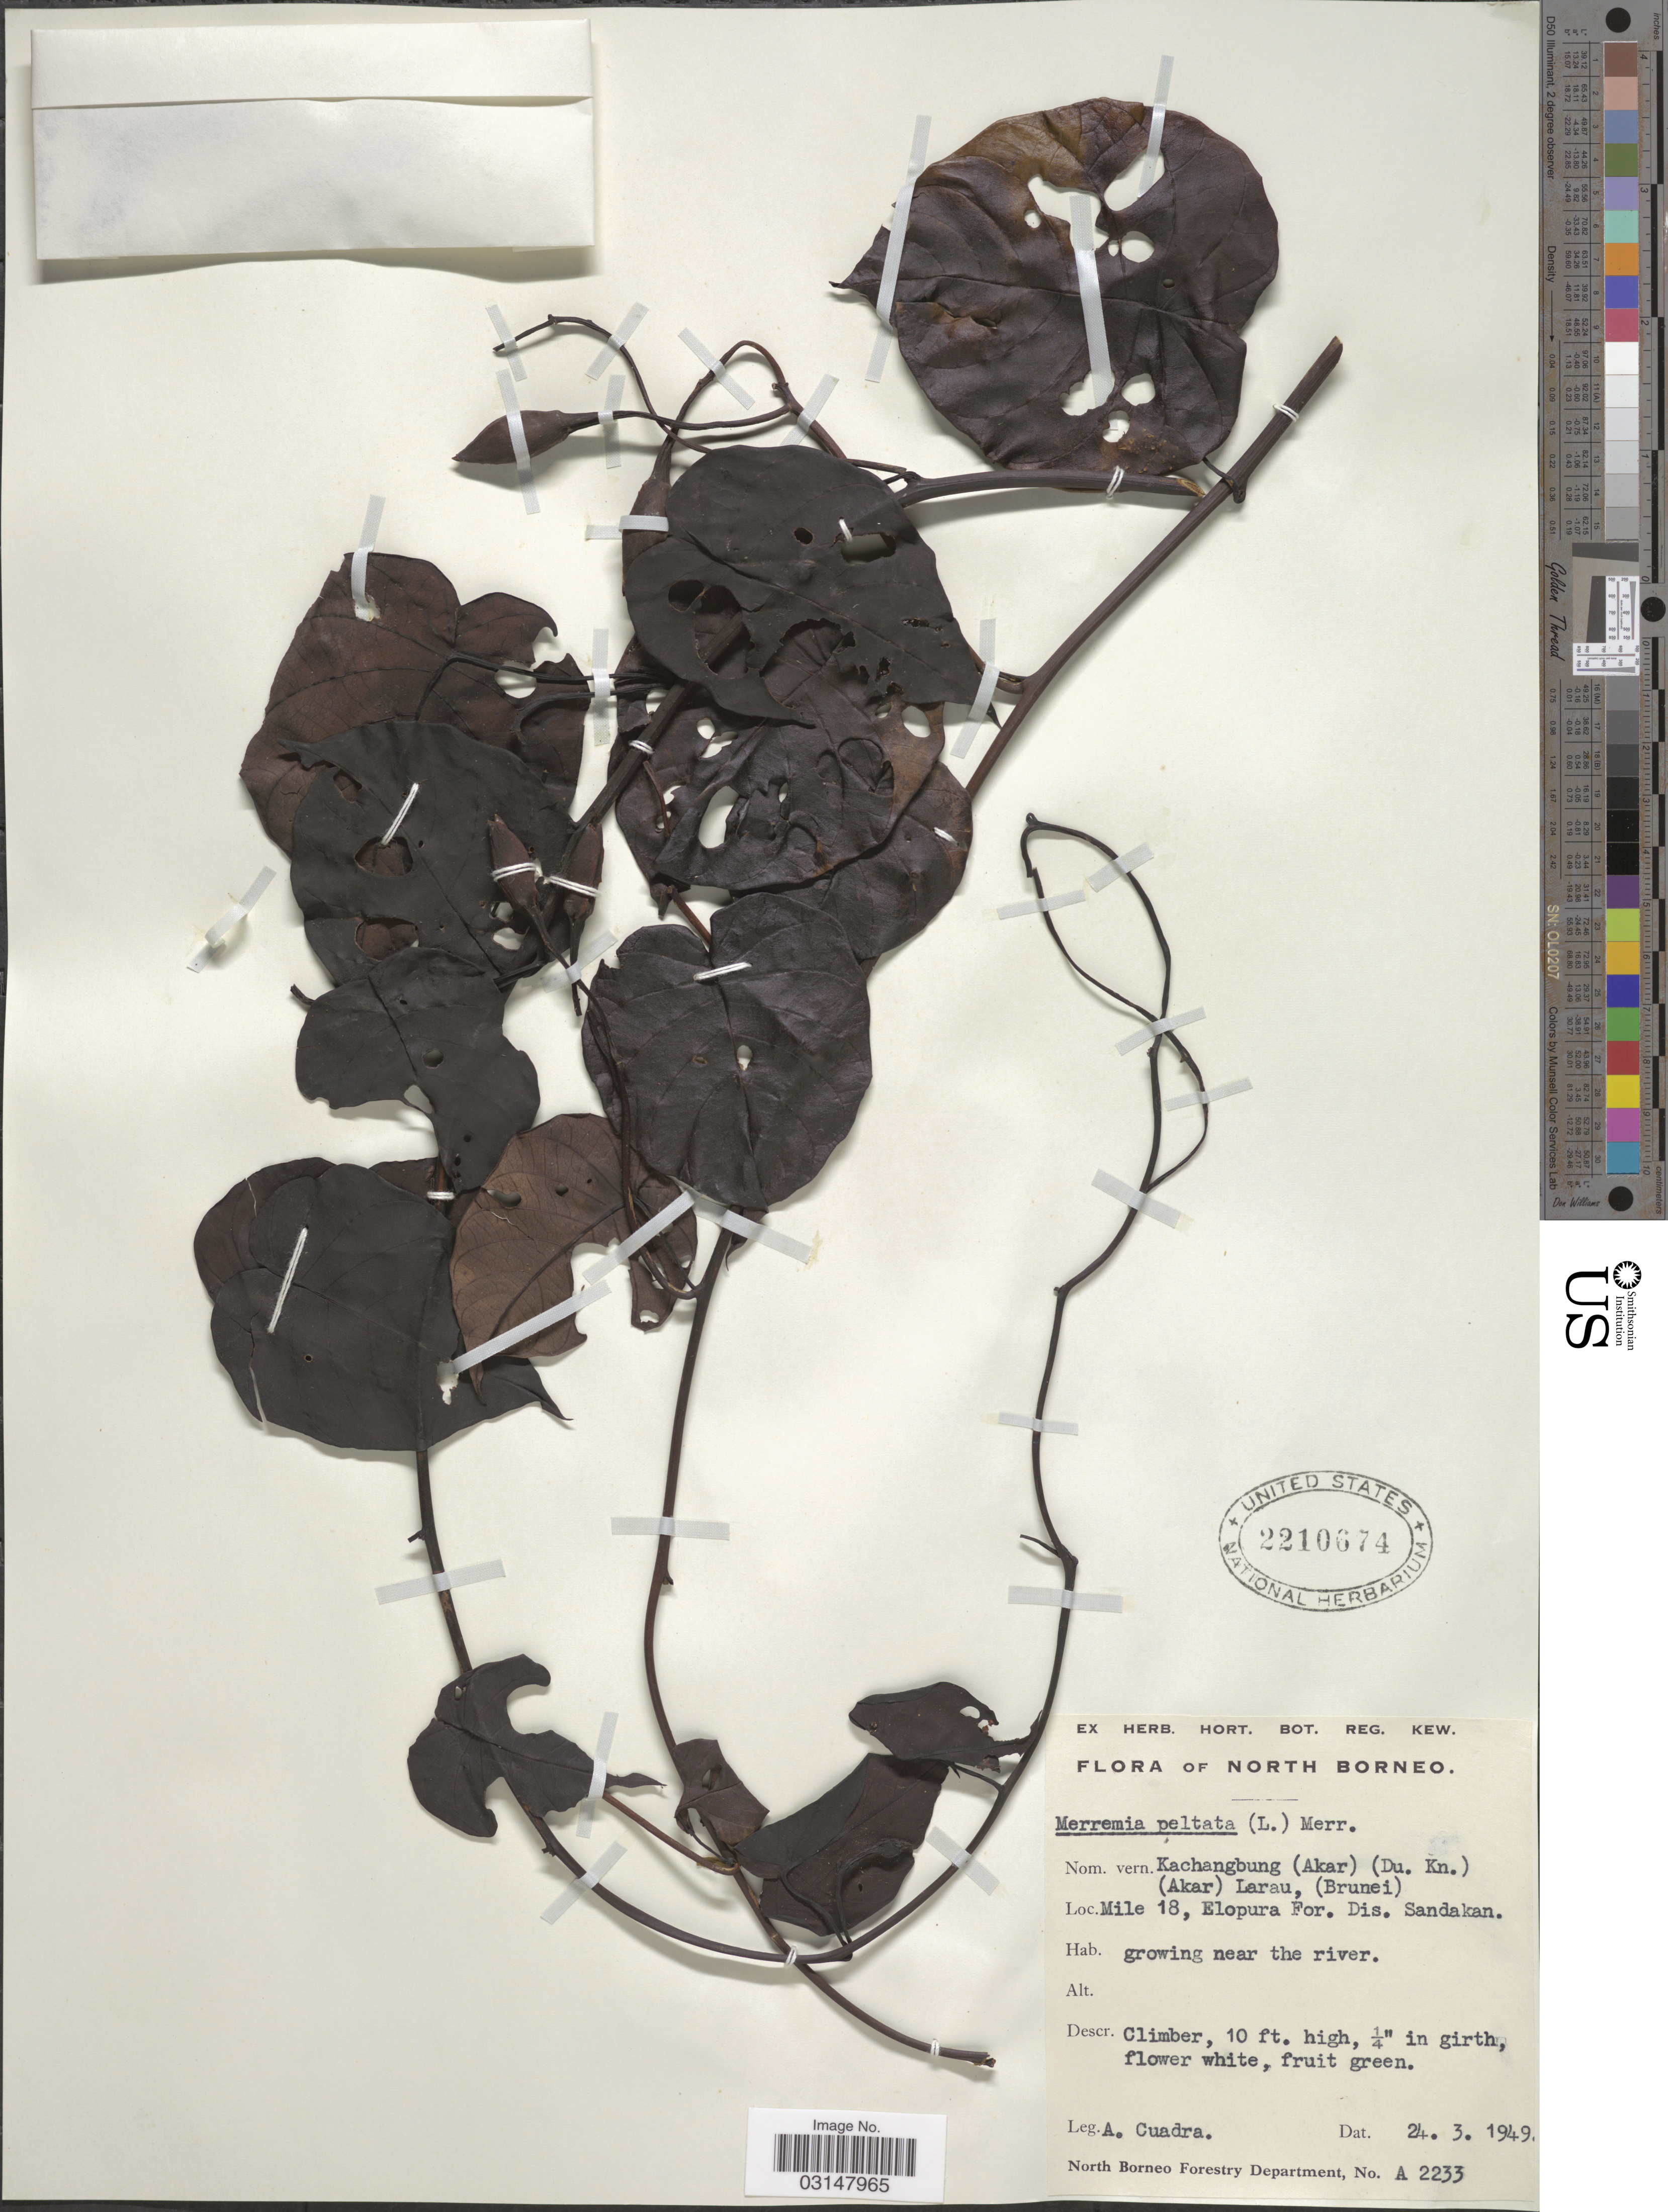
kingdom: Plantae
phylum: Tracheophyta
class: Magnoliopsida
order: Solanales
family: Convolvulaceae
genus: Decalobanthus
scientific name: Decalobanthus peltatus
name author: (L.) A. R. Simões & Staples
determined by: Wagner, W. L., (BOT), Smithsonian Institution - National Museum of Natural History (UNITED STATES)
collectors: A. Cuadra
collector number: A2233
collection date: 1949-03-24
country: Malaysia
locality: North Borneo. Mile 18, Elopura For. Dis. Sandakan.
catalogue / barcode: US 2210674